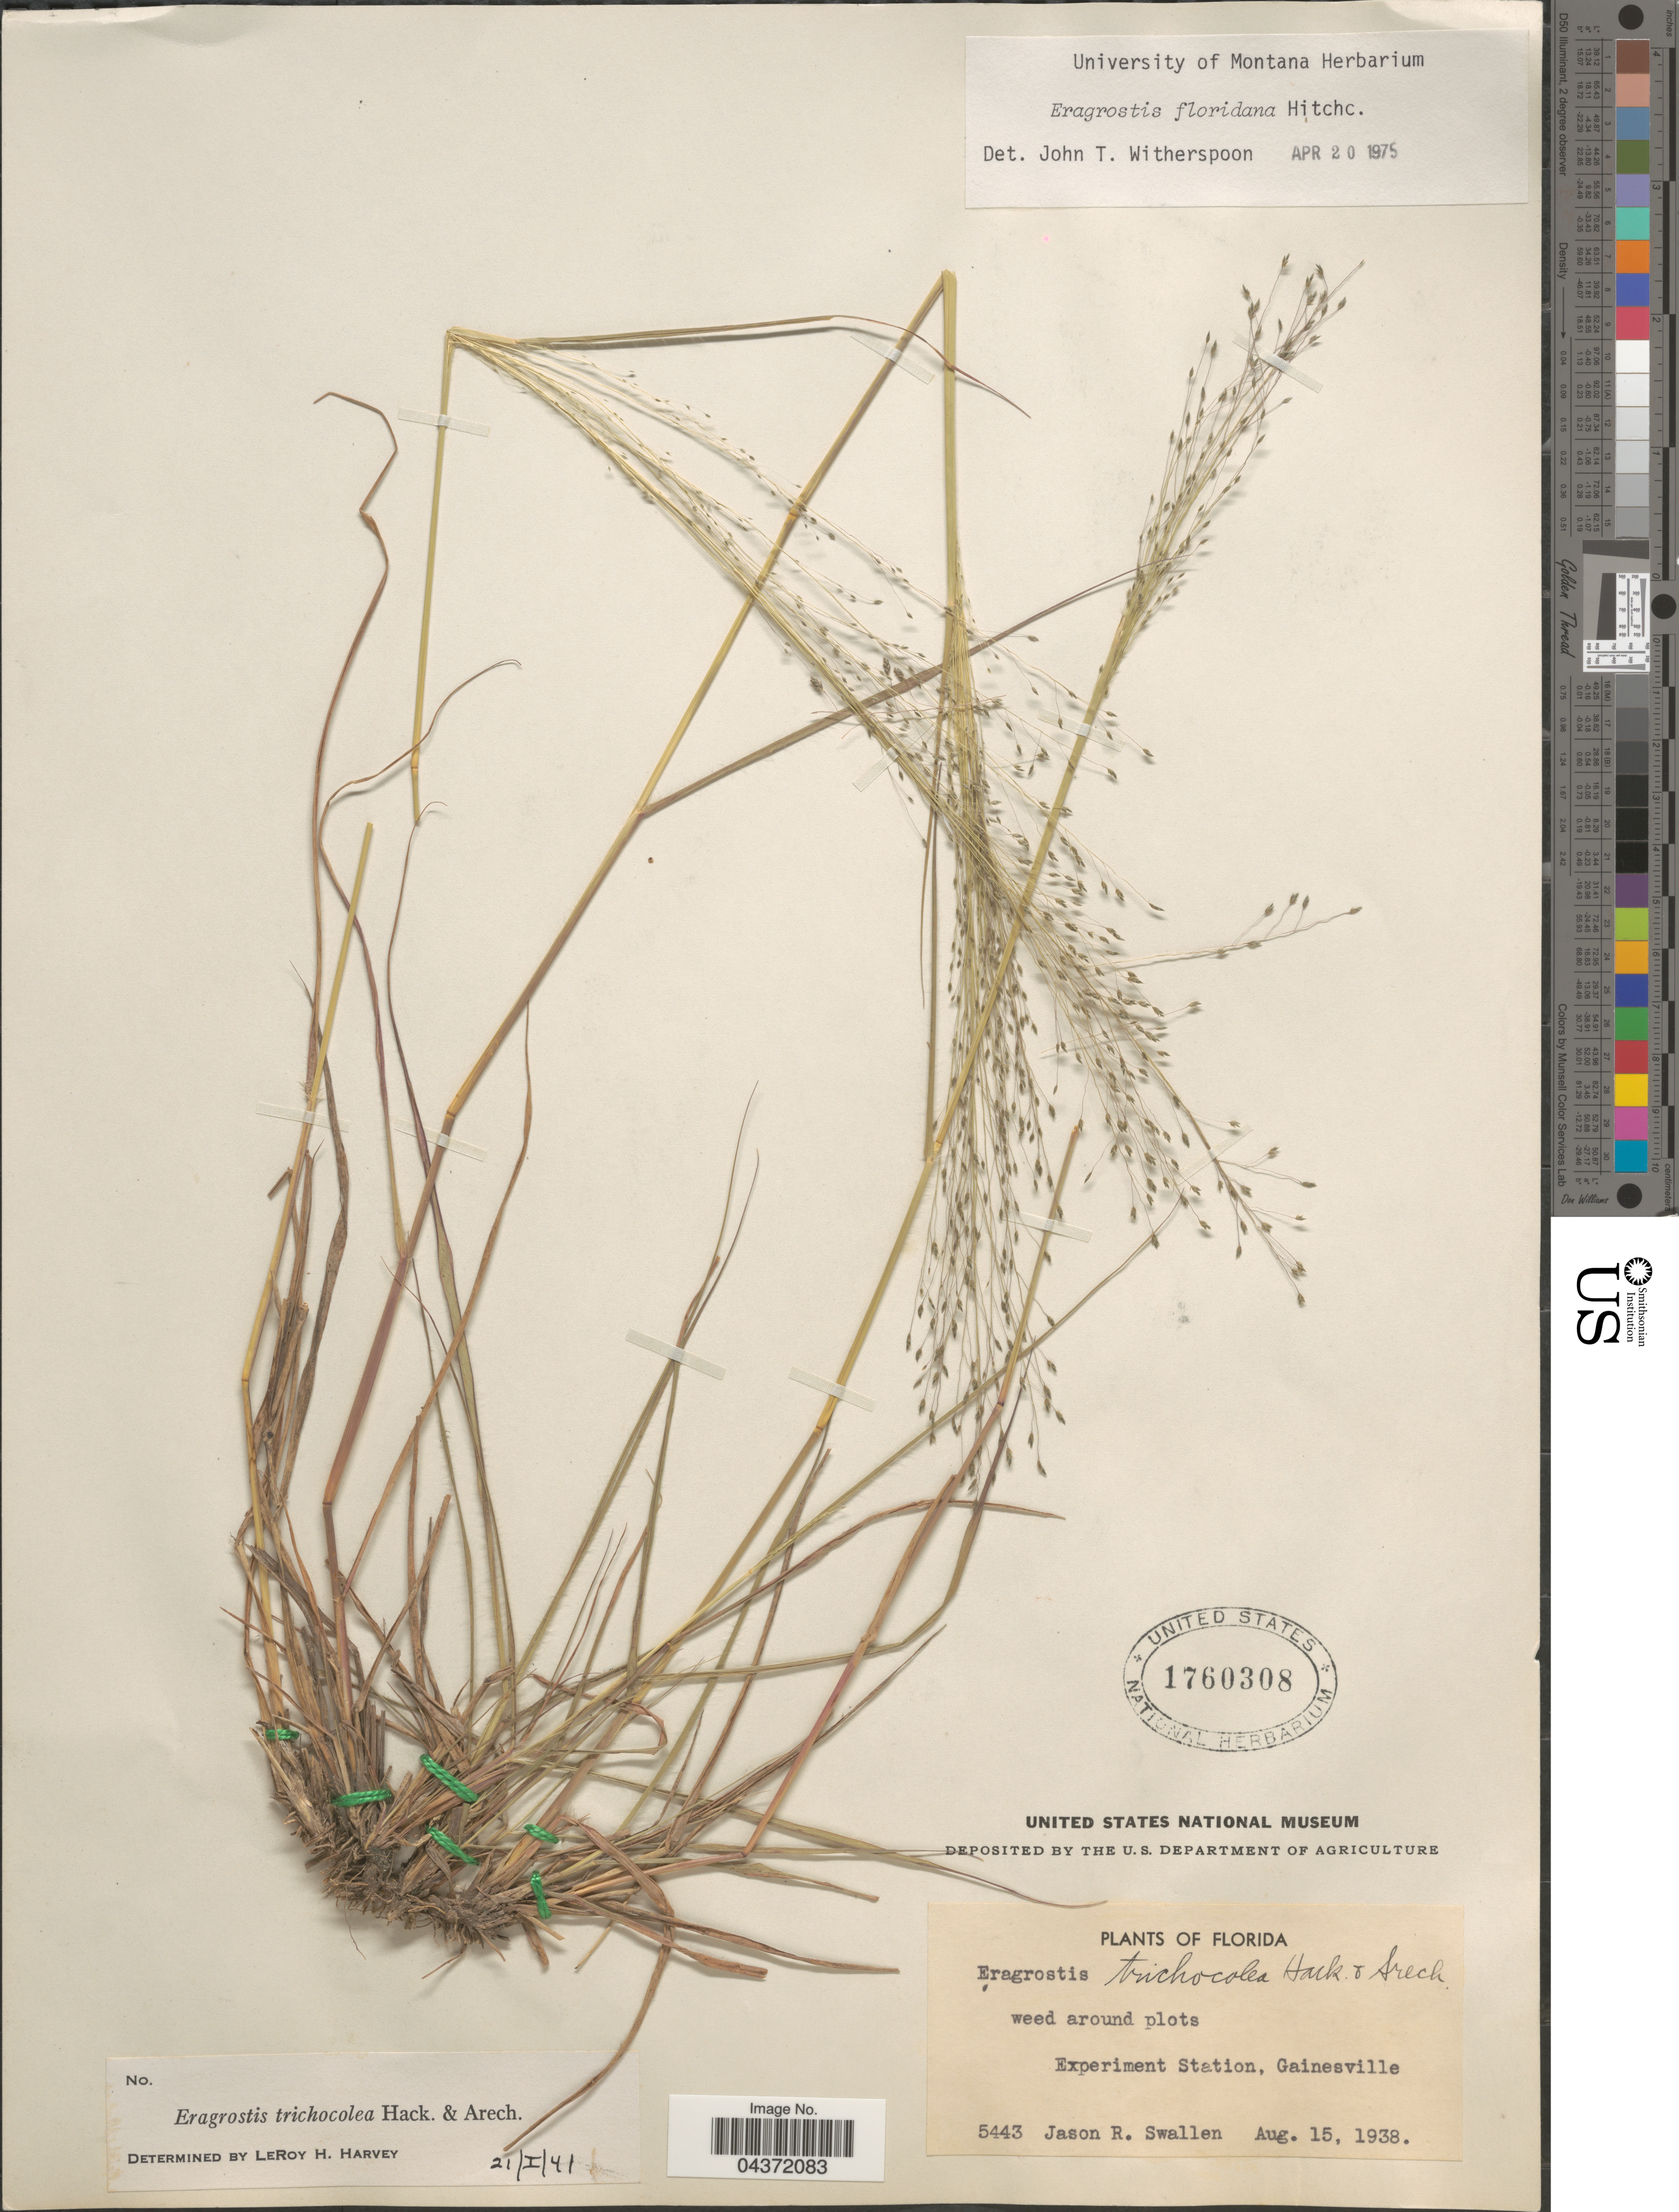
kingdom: Plantae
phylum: Tracheophyta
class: Liliopsida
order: Poales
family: Poaceae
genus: Eragrostis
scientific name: Eragrostis trichocolea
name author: Hack. & Arechav.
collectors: J. R. Swallen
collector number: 5443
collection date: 1938-08-15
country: United States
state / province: Florida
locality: Experiment Station, Gainesville.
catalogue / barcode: US 1760308